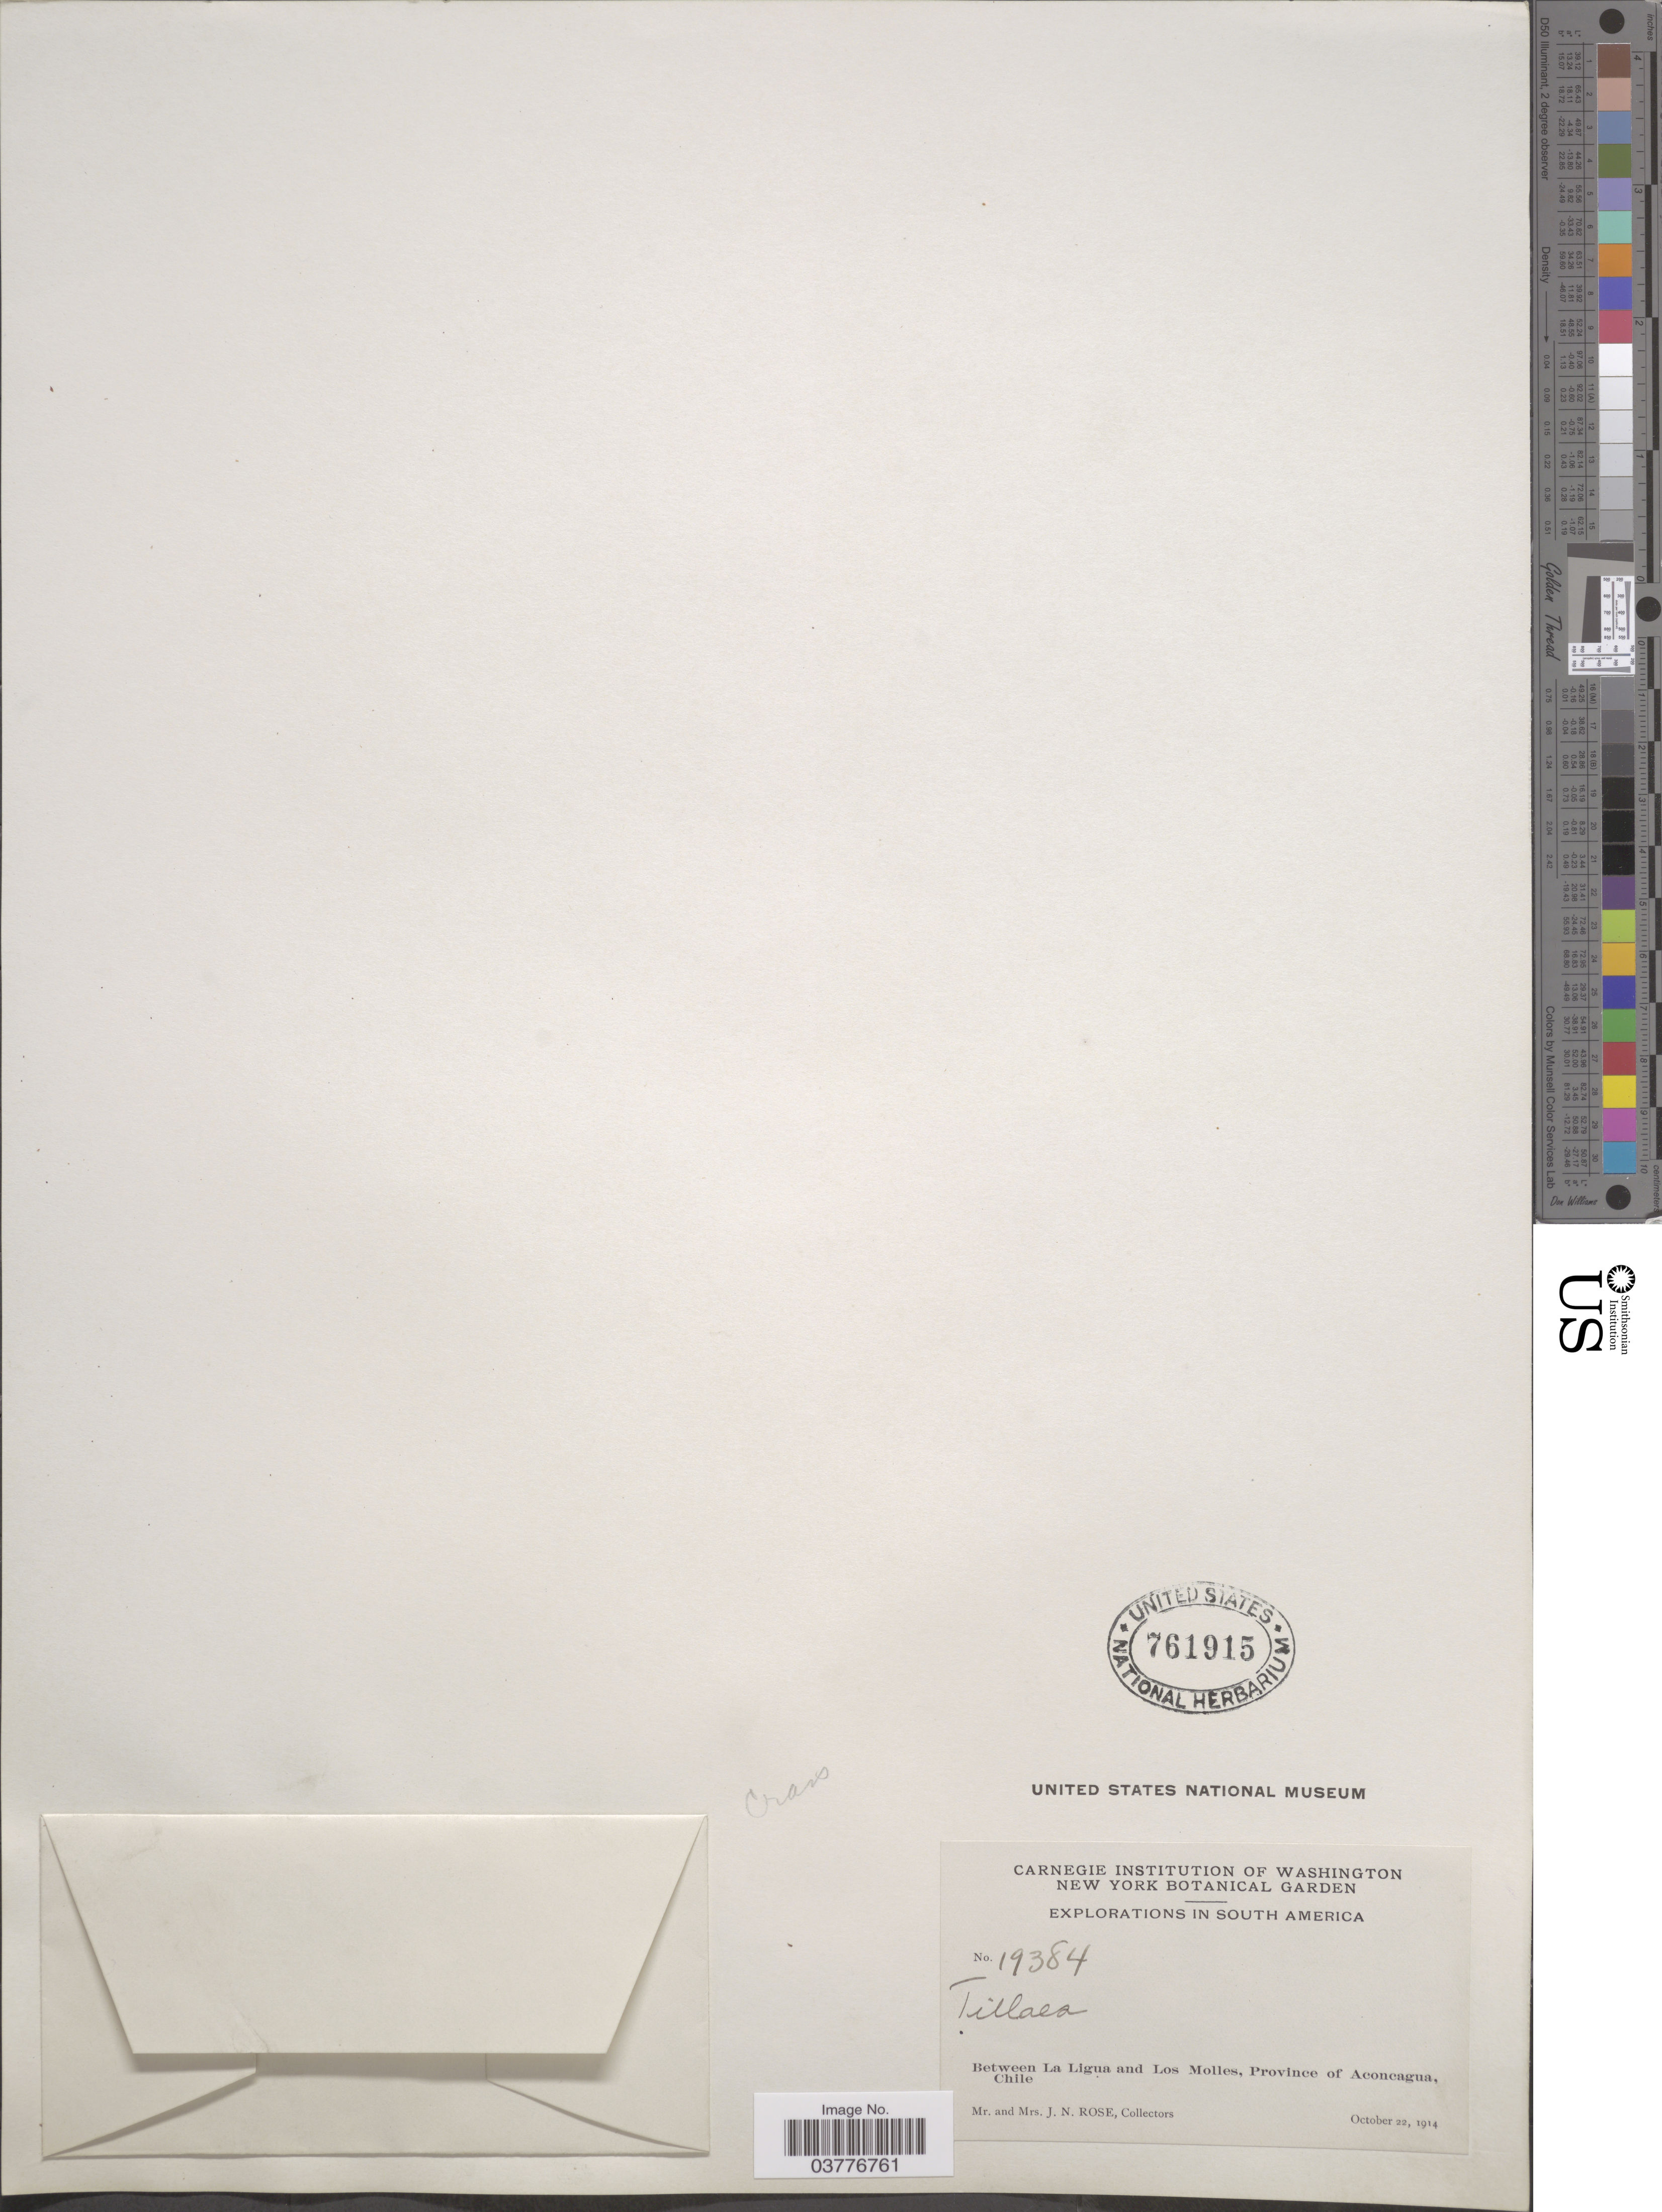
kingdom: Plantae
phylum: Tracheophyta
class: Magnoliopsida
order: Saxifragales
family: Crassulaceae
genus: Crassula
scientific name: Crassula sp.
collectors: J. N. Rose & L. B. Rose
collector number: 19384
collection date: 1914-10-22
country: Chile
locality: Between La Ligua and Los Molles, province of Aconcagua.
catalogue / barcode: US 761915